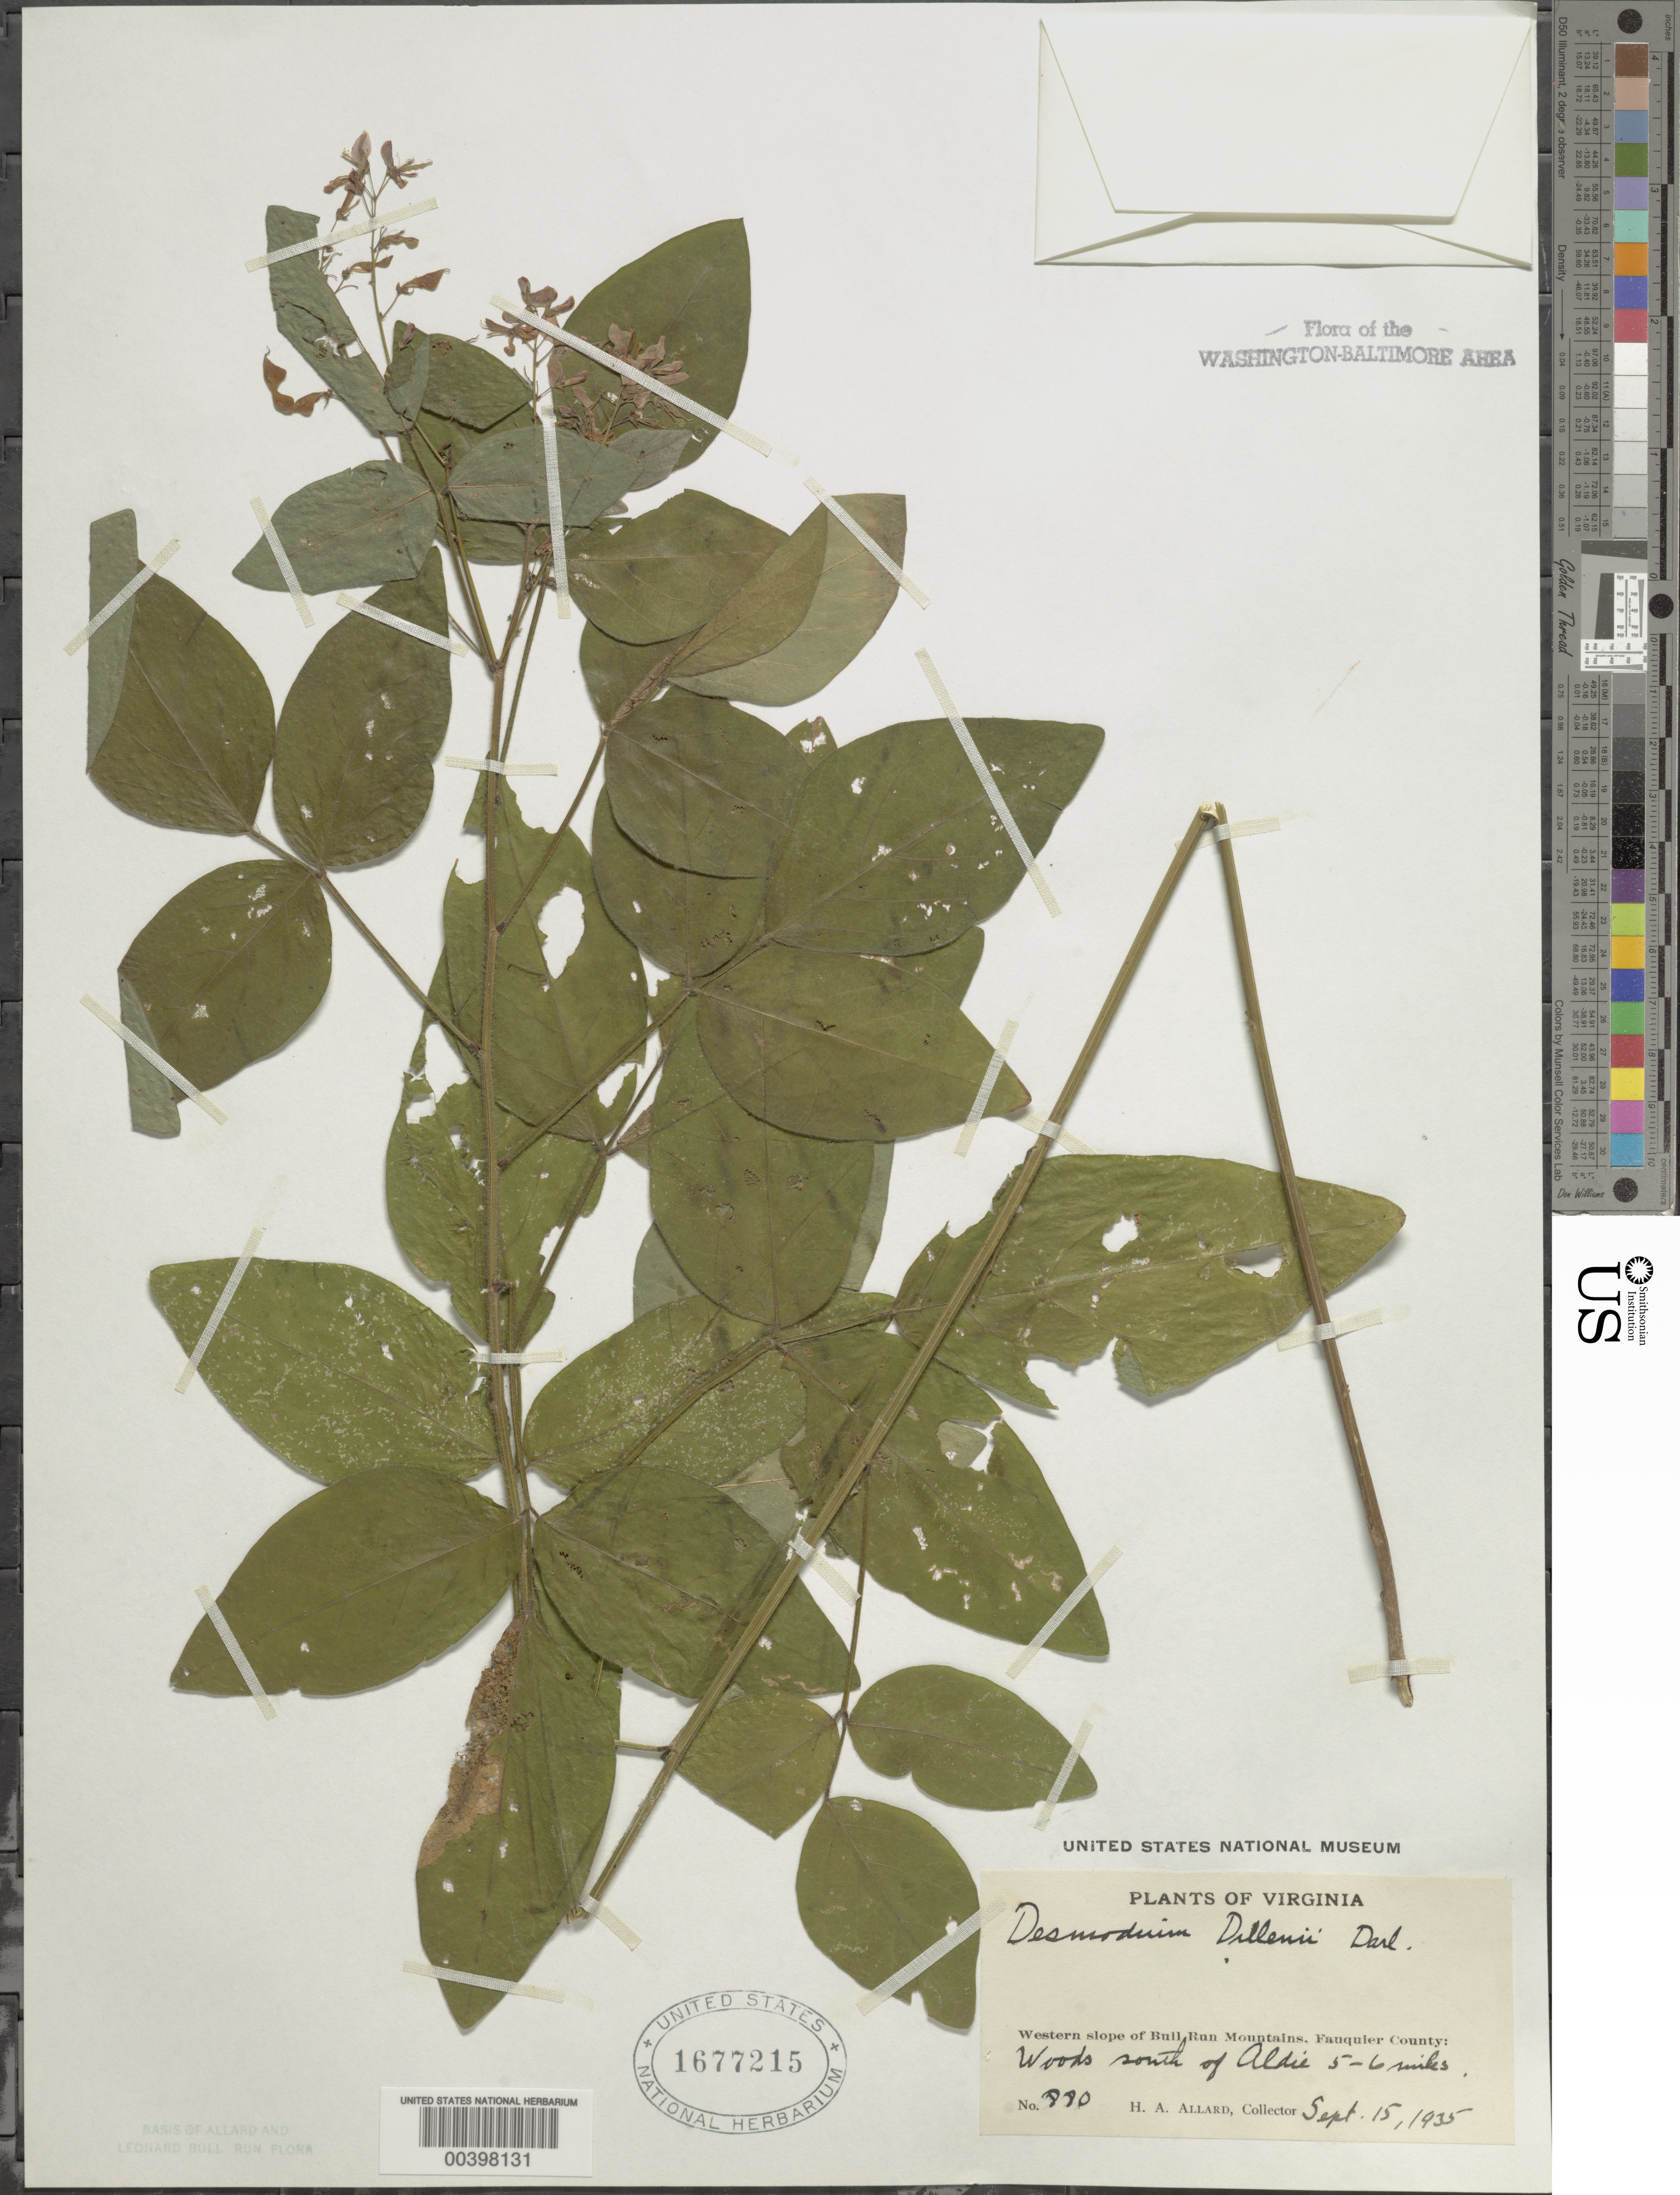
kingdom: Plantae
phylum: Tracheophyta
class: Magnoliopsida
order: Fabales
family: Fabaceae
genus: Desmodium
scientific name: Desmodium perplexum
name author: B.G. Schub.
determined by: Strong, Mark T., (BOT), Smithsonian Institution - National Museum of Natural History (UNITED STATES)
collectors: H. A. Allard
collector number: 880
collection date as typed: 15 Sep 1935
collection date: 1935-09-15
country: United States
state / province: Virginia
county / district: Fauquier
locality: South of Aldie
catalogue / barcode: US 1677215